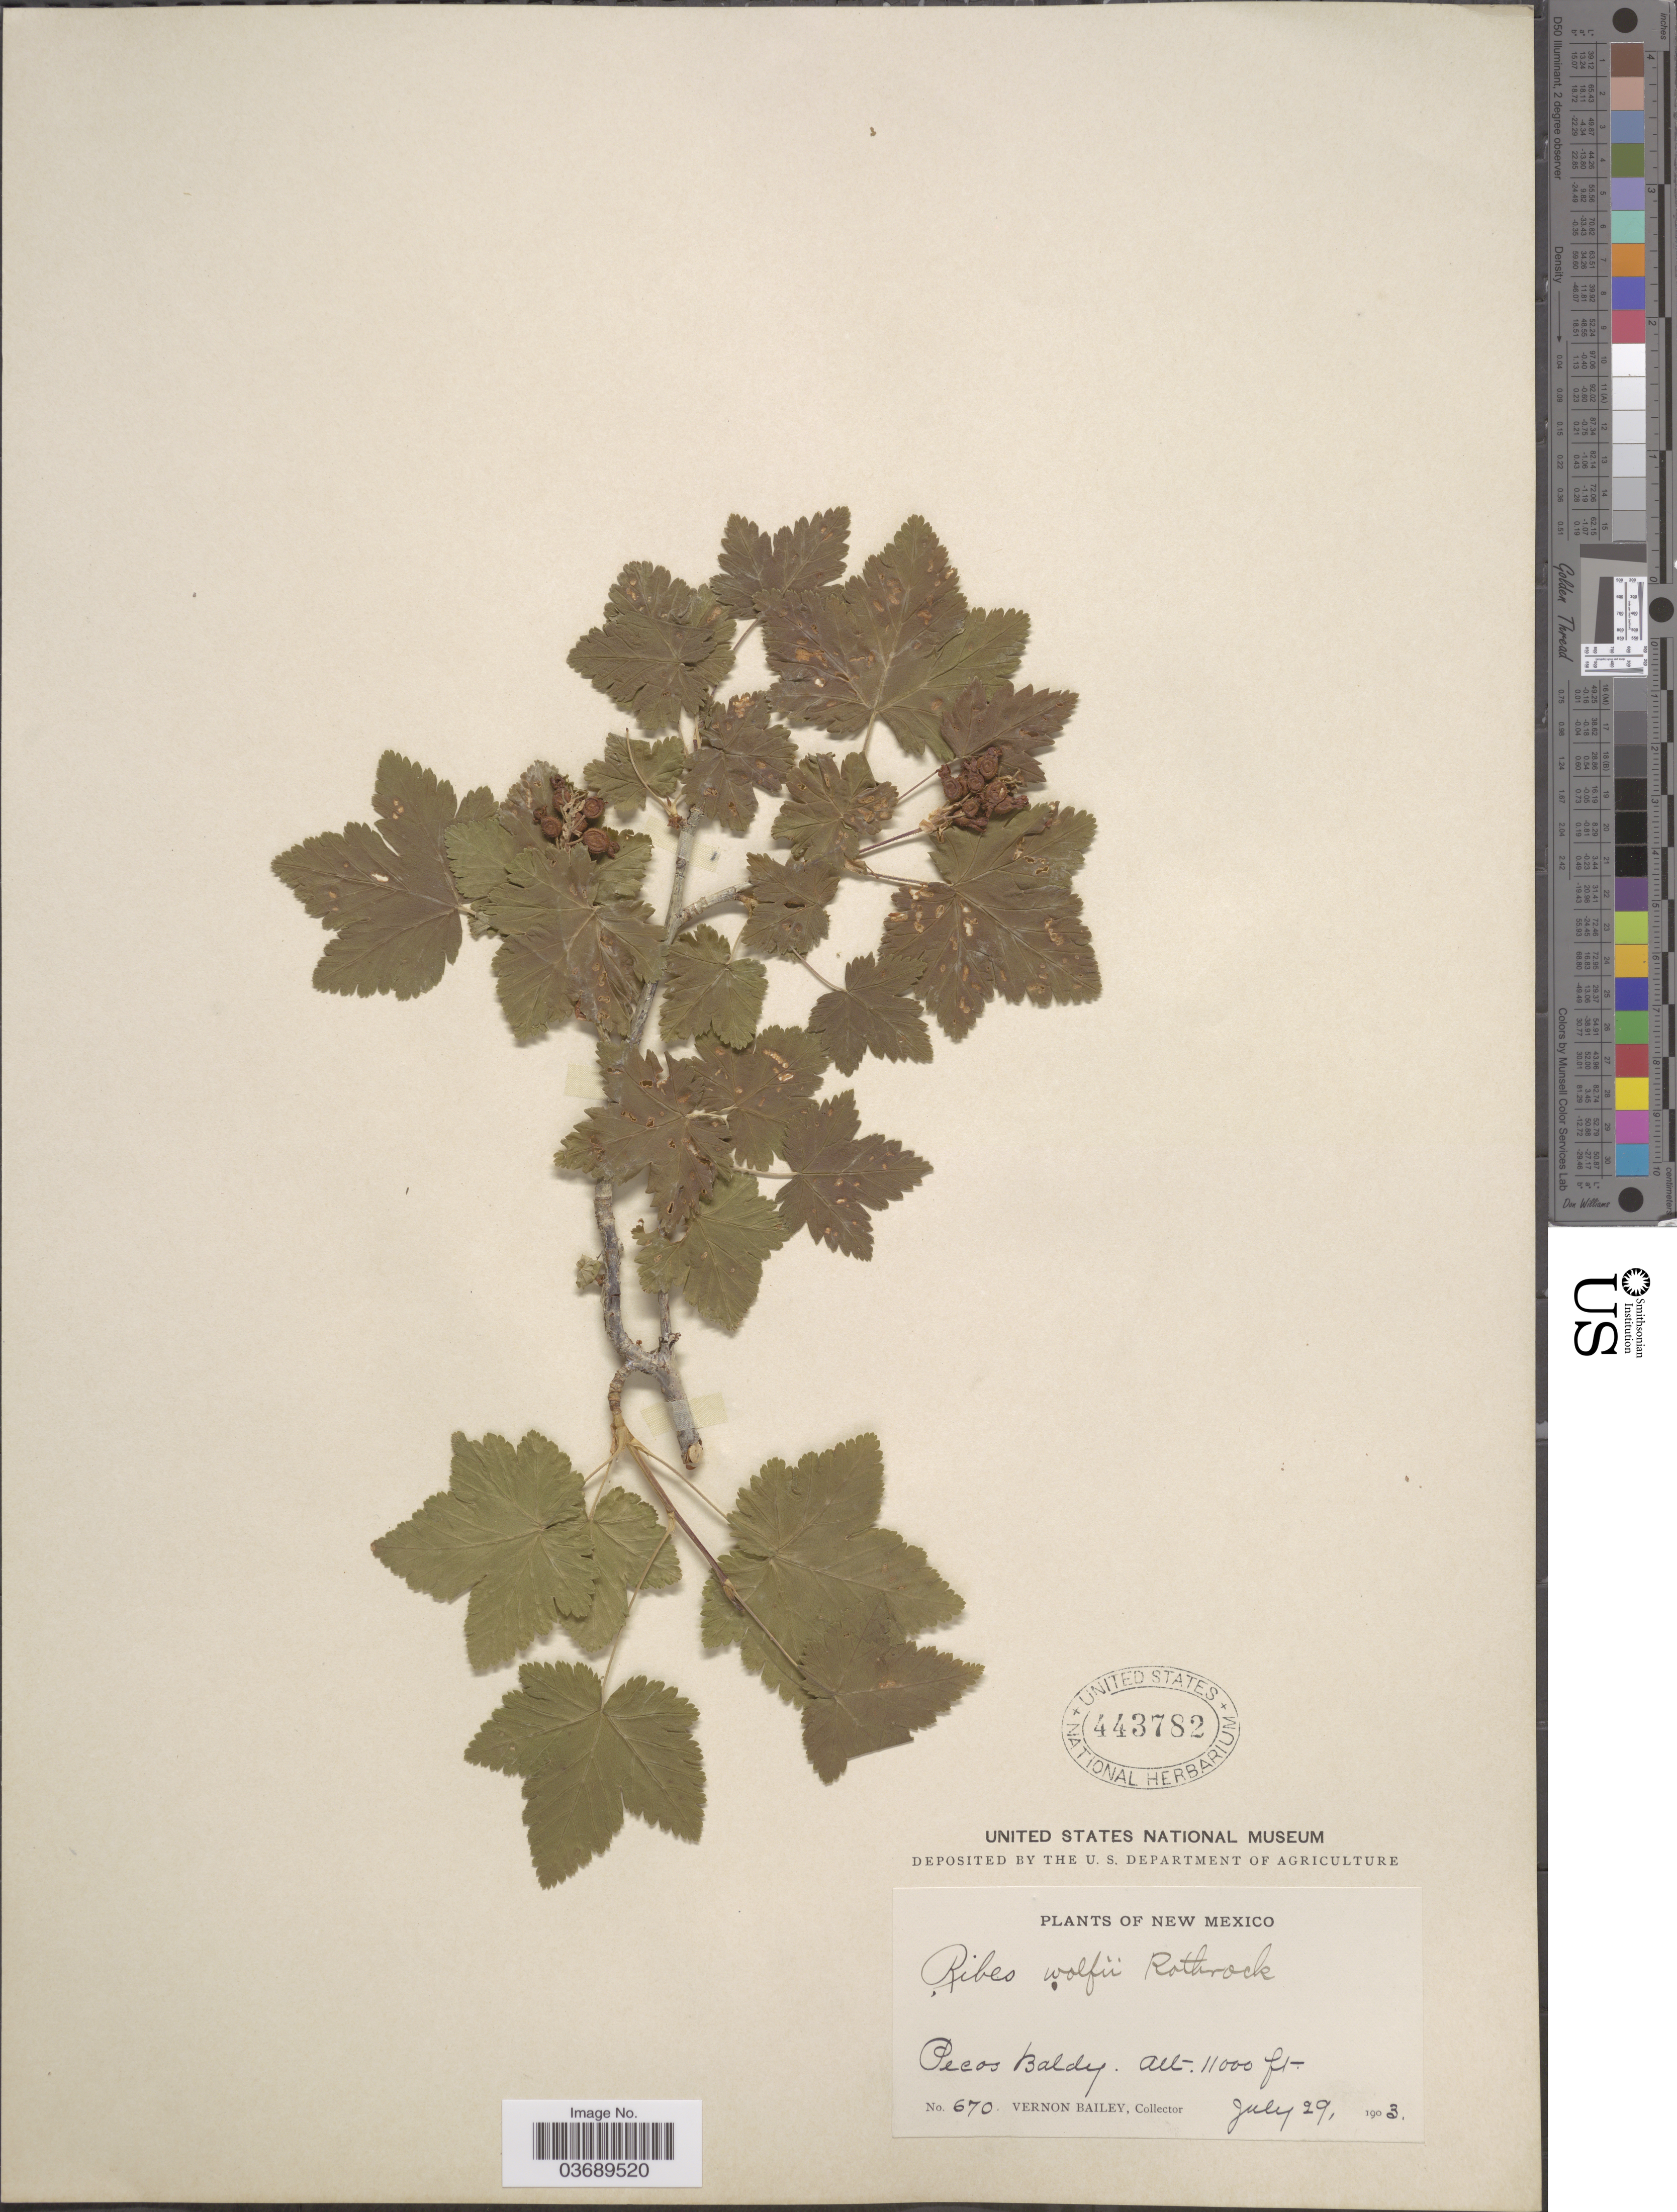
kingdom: Plantae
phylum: Tracheophyta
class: Magnoliopsida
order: Saxifragales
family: Grossulariaceae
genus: Ribes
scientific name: Ribes wolfii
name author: Rothr.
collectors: V. O. Bailey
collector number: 670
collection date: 1903-07-29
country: United States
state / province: New Mexico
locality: Pecos Baldy.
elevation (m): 3353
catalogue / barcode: US 443782